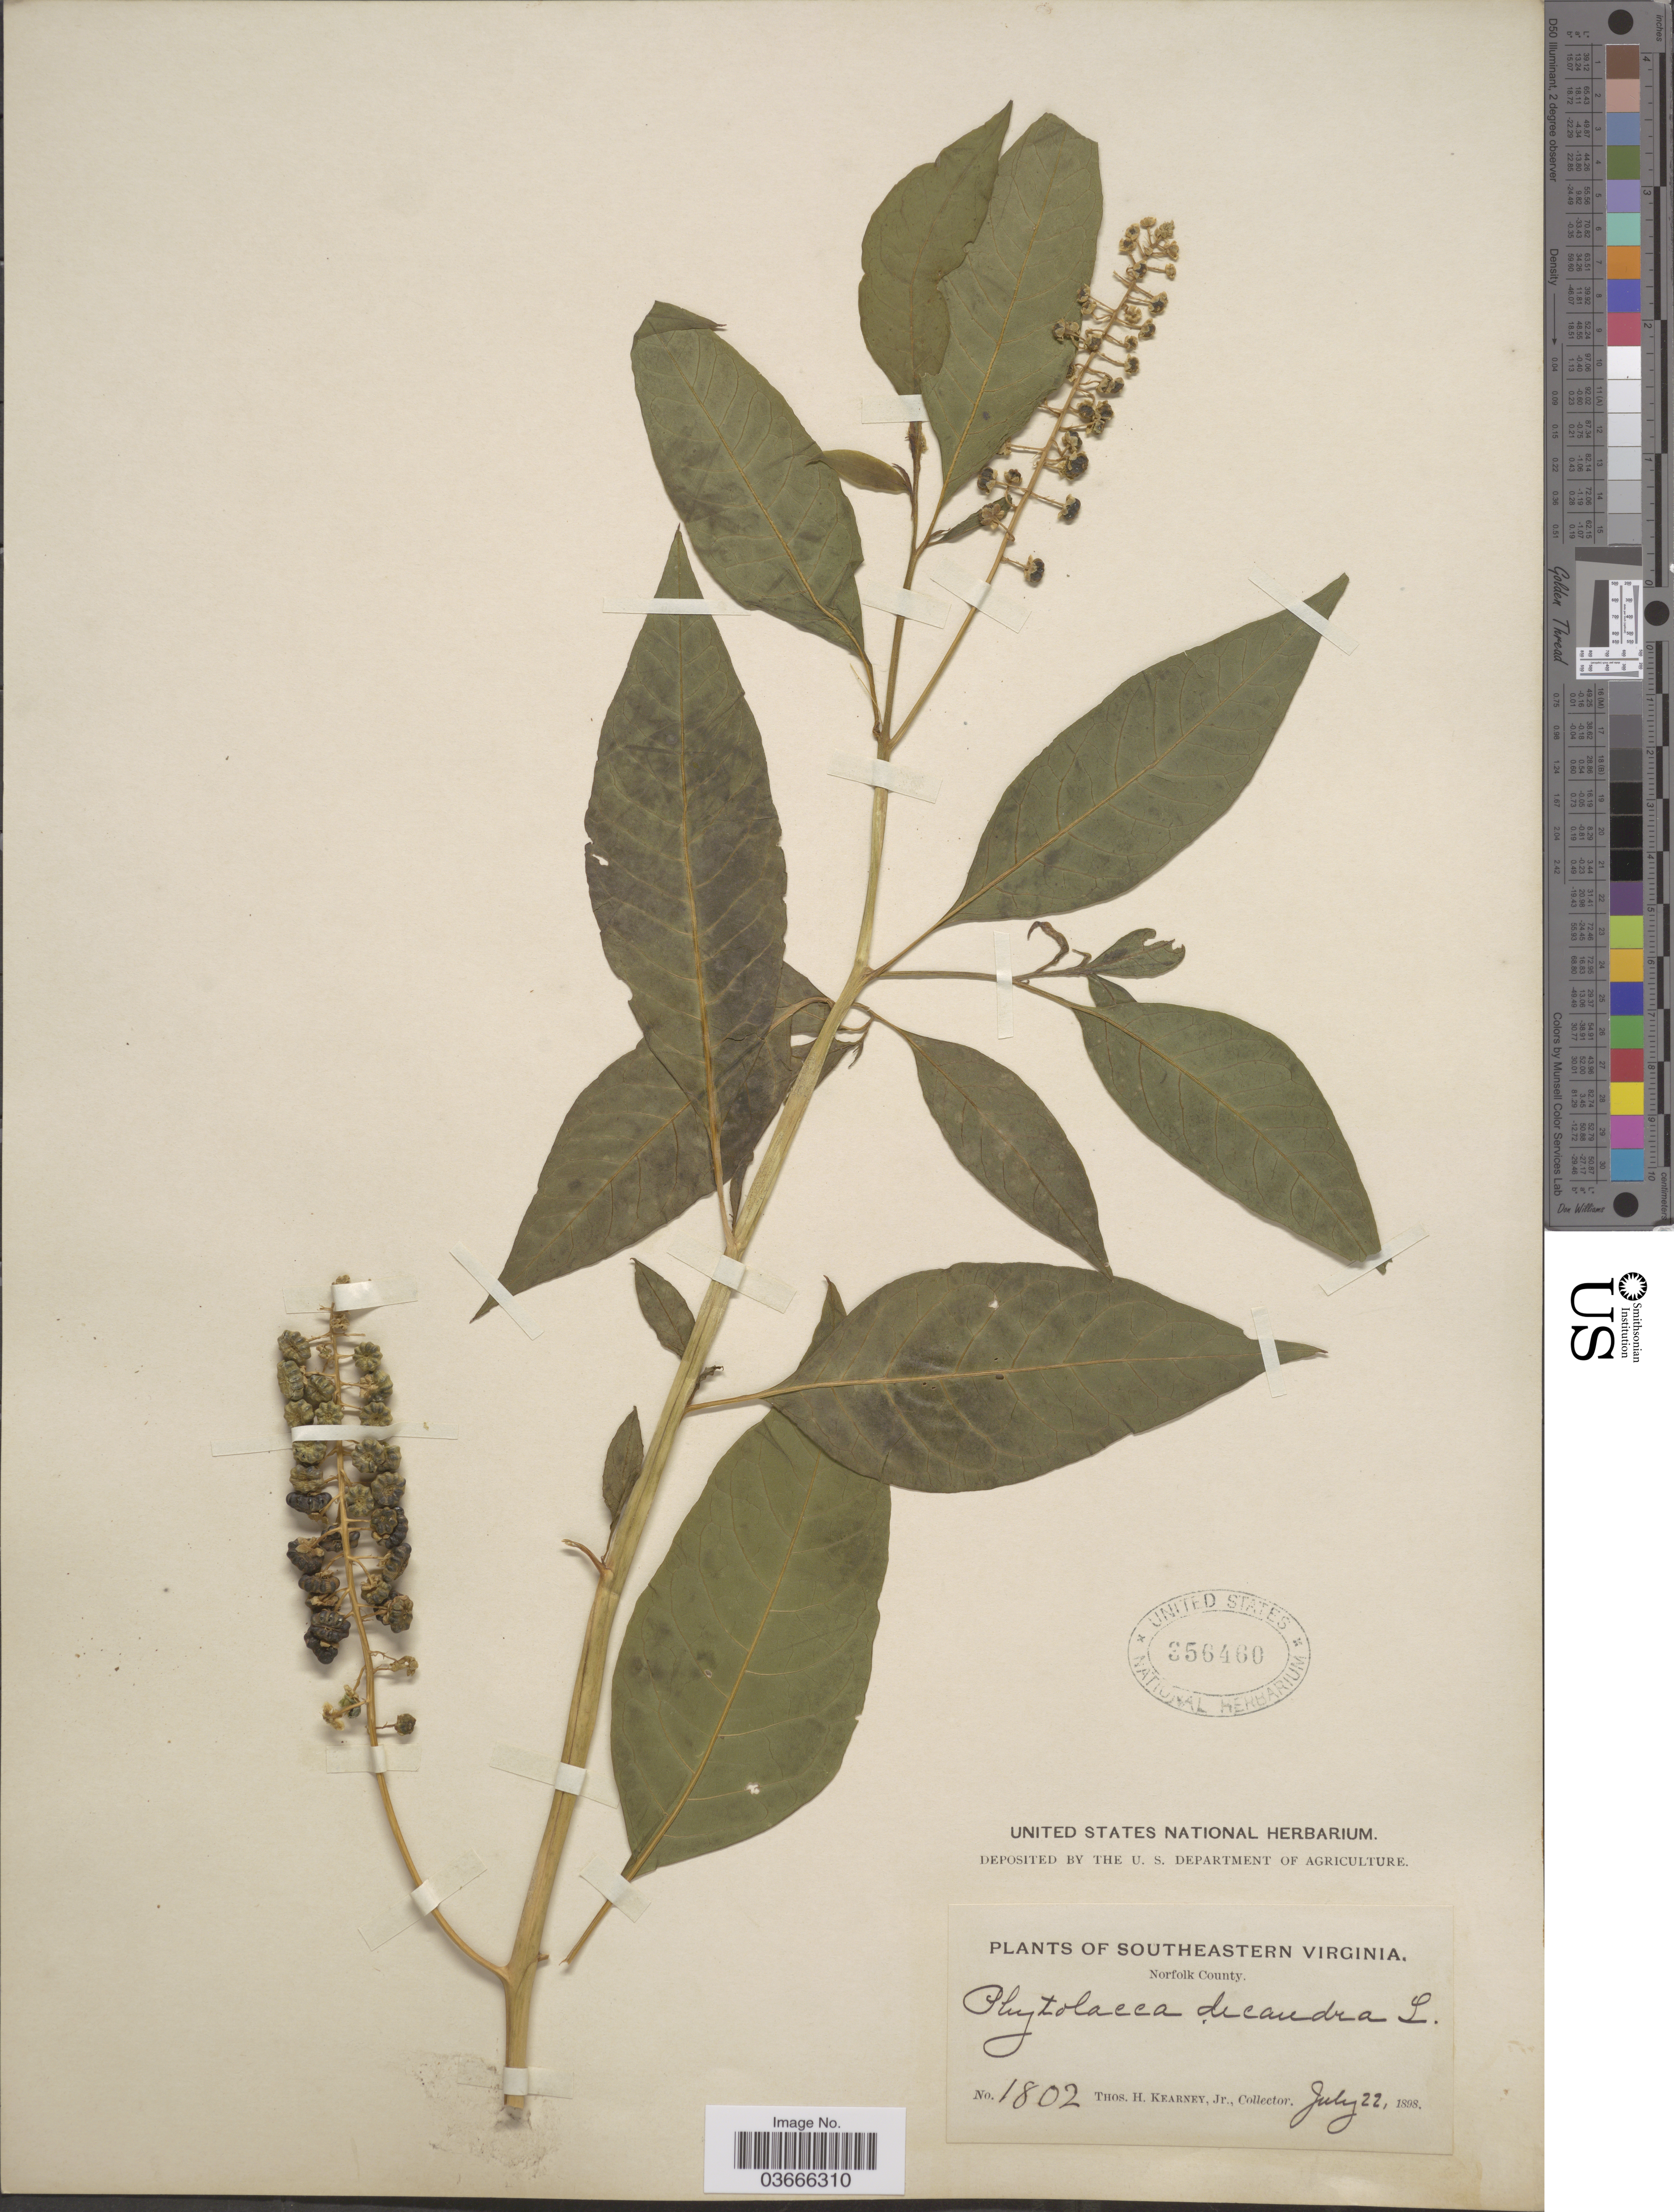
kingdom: Plantae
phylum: Tracheophyta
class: Magnoliopsida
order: Caryophyllales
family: Phytolaccaceae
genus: Phytolacca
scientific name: Phytolacca americana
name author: L.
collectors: T. H. Kearney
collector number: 1802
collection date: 1898-07-22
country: United States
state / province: Virginia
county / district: City of Norfolk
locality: Southeastern Virginia. Norfolk County.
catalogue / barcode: US 356460